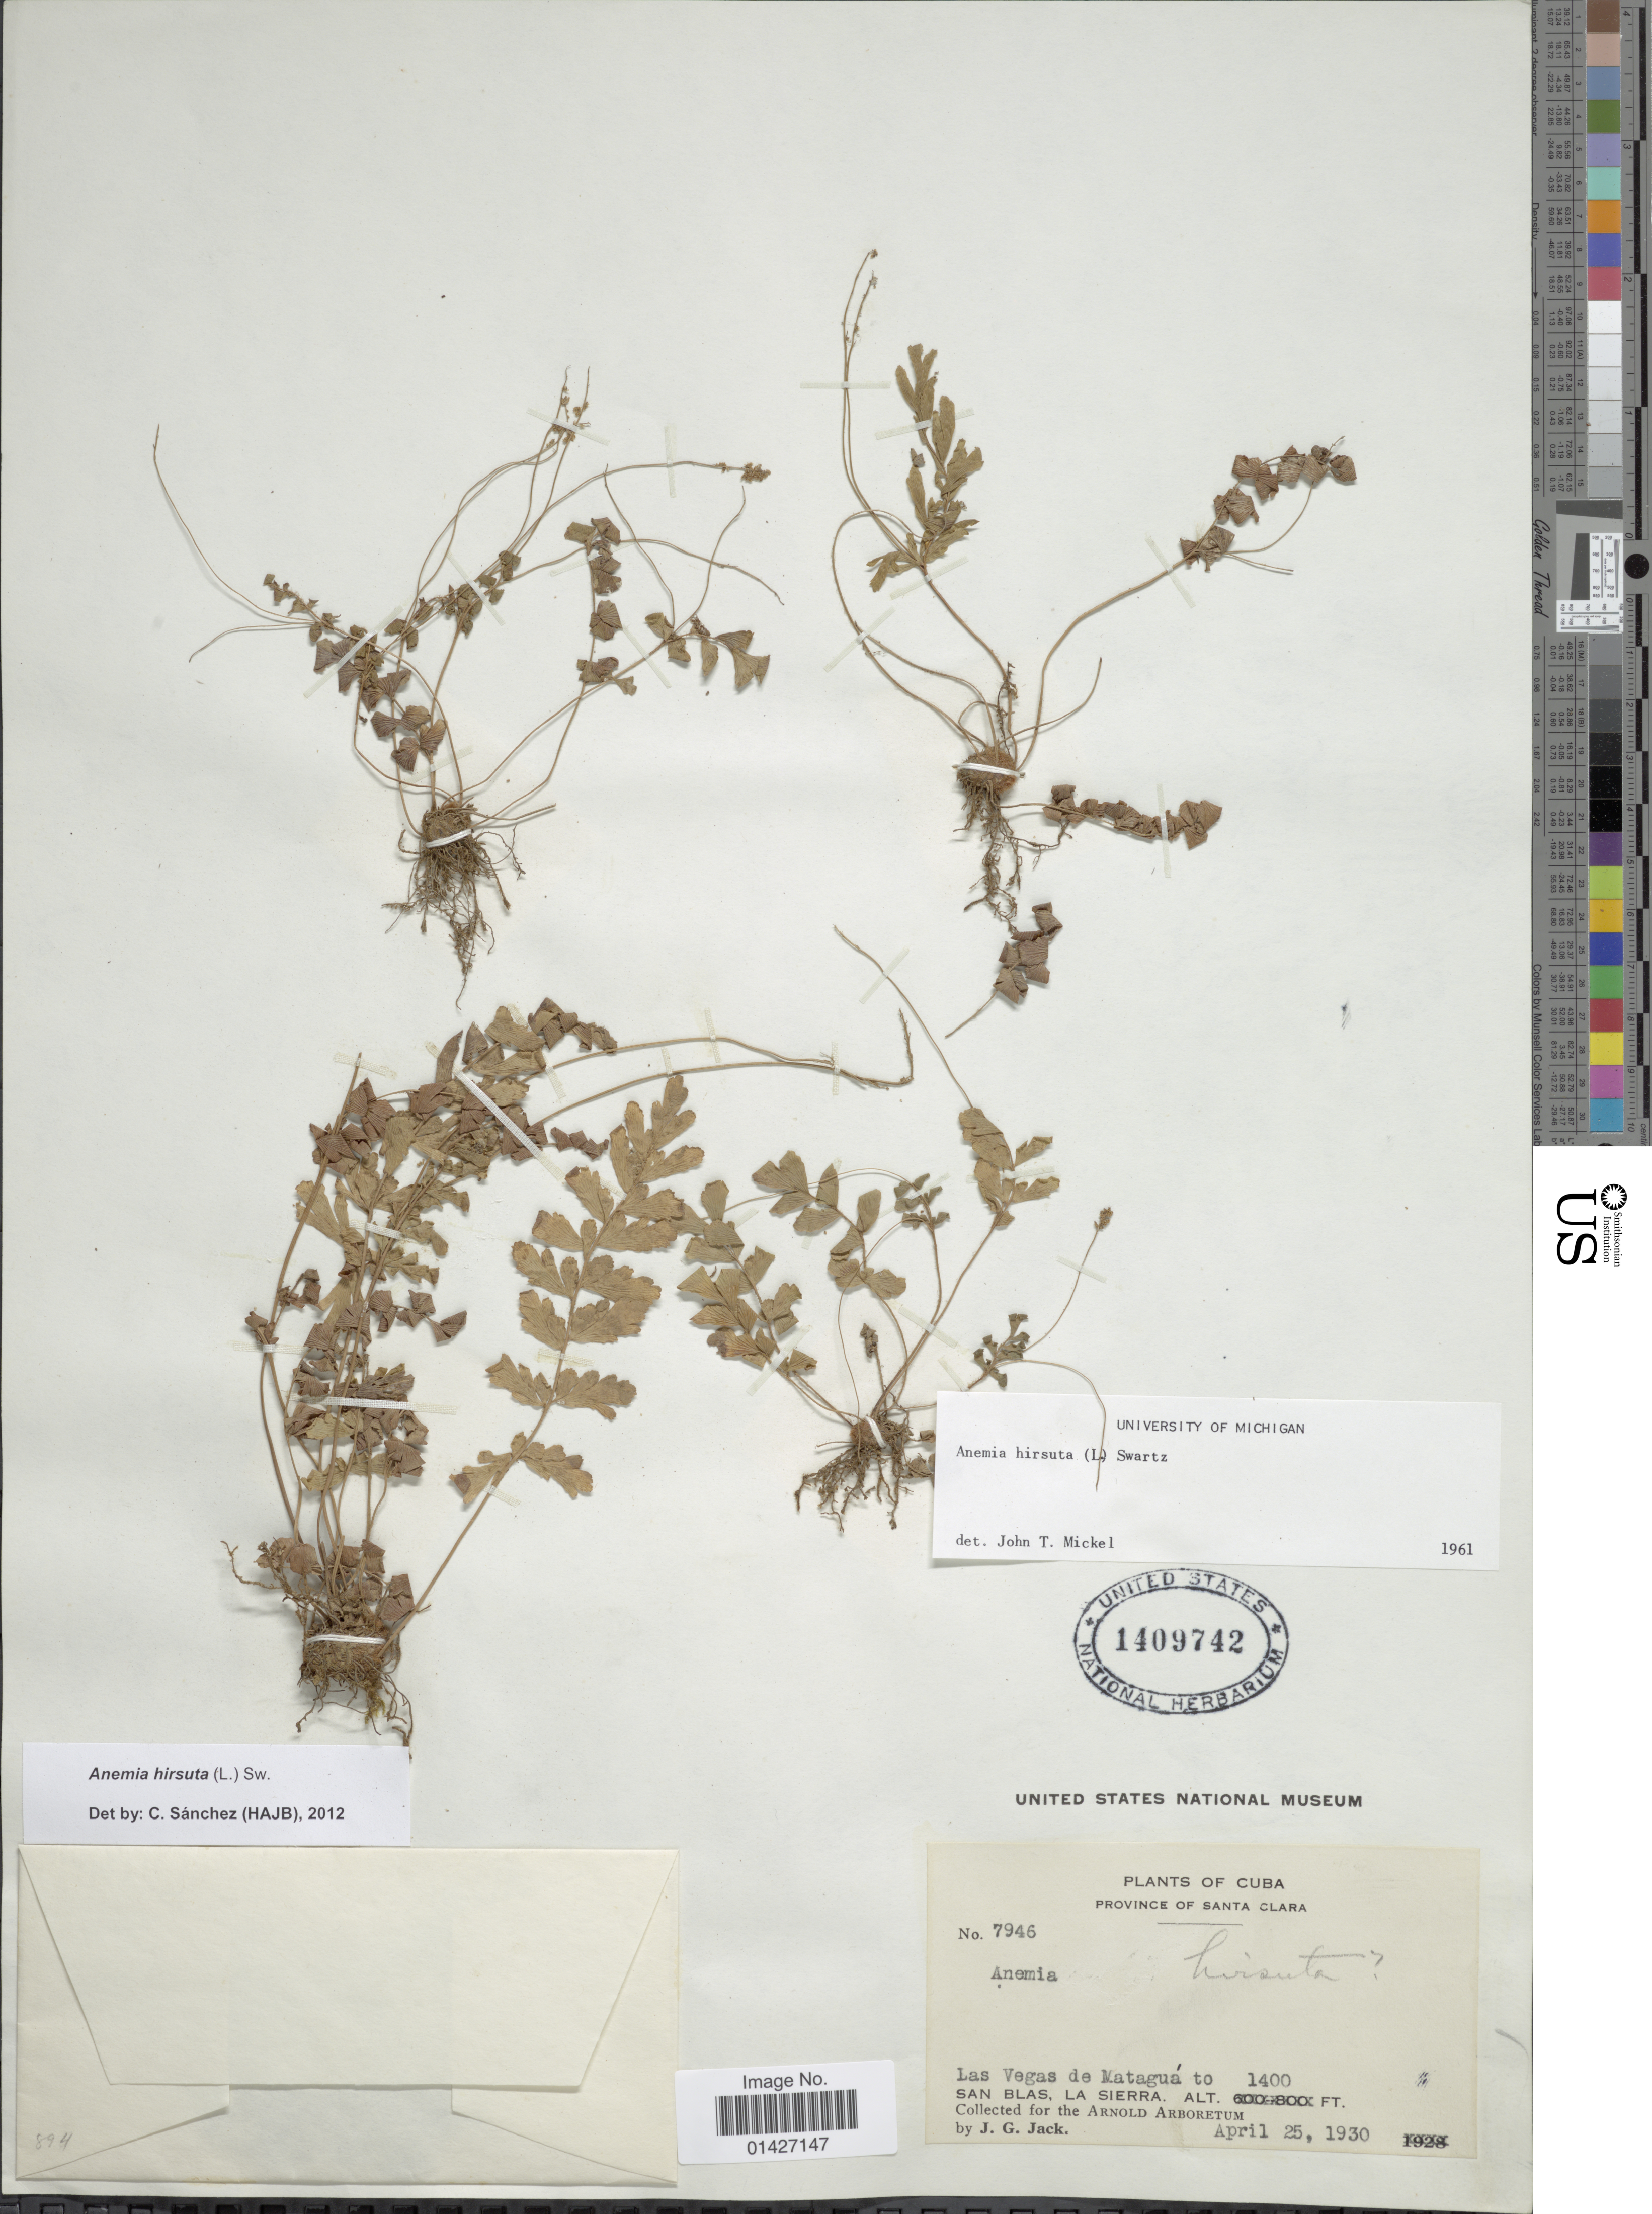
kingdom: Plantae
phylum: Tracheophyta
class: Polypodiopsida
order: Schizaeales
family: Anemiaceae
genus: Anemia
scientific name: Anemia hirsuta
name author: (L.) Sw.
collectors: J. G. Jack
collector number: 7946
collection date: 1930-04-25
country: Cuba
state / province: Las Villas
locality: Las Vegas de Mataguá to San Blas, La Sierra.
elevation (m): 427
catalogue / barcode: US 1409742